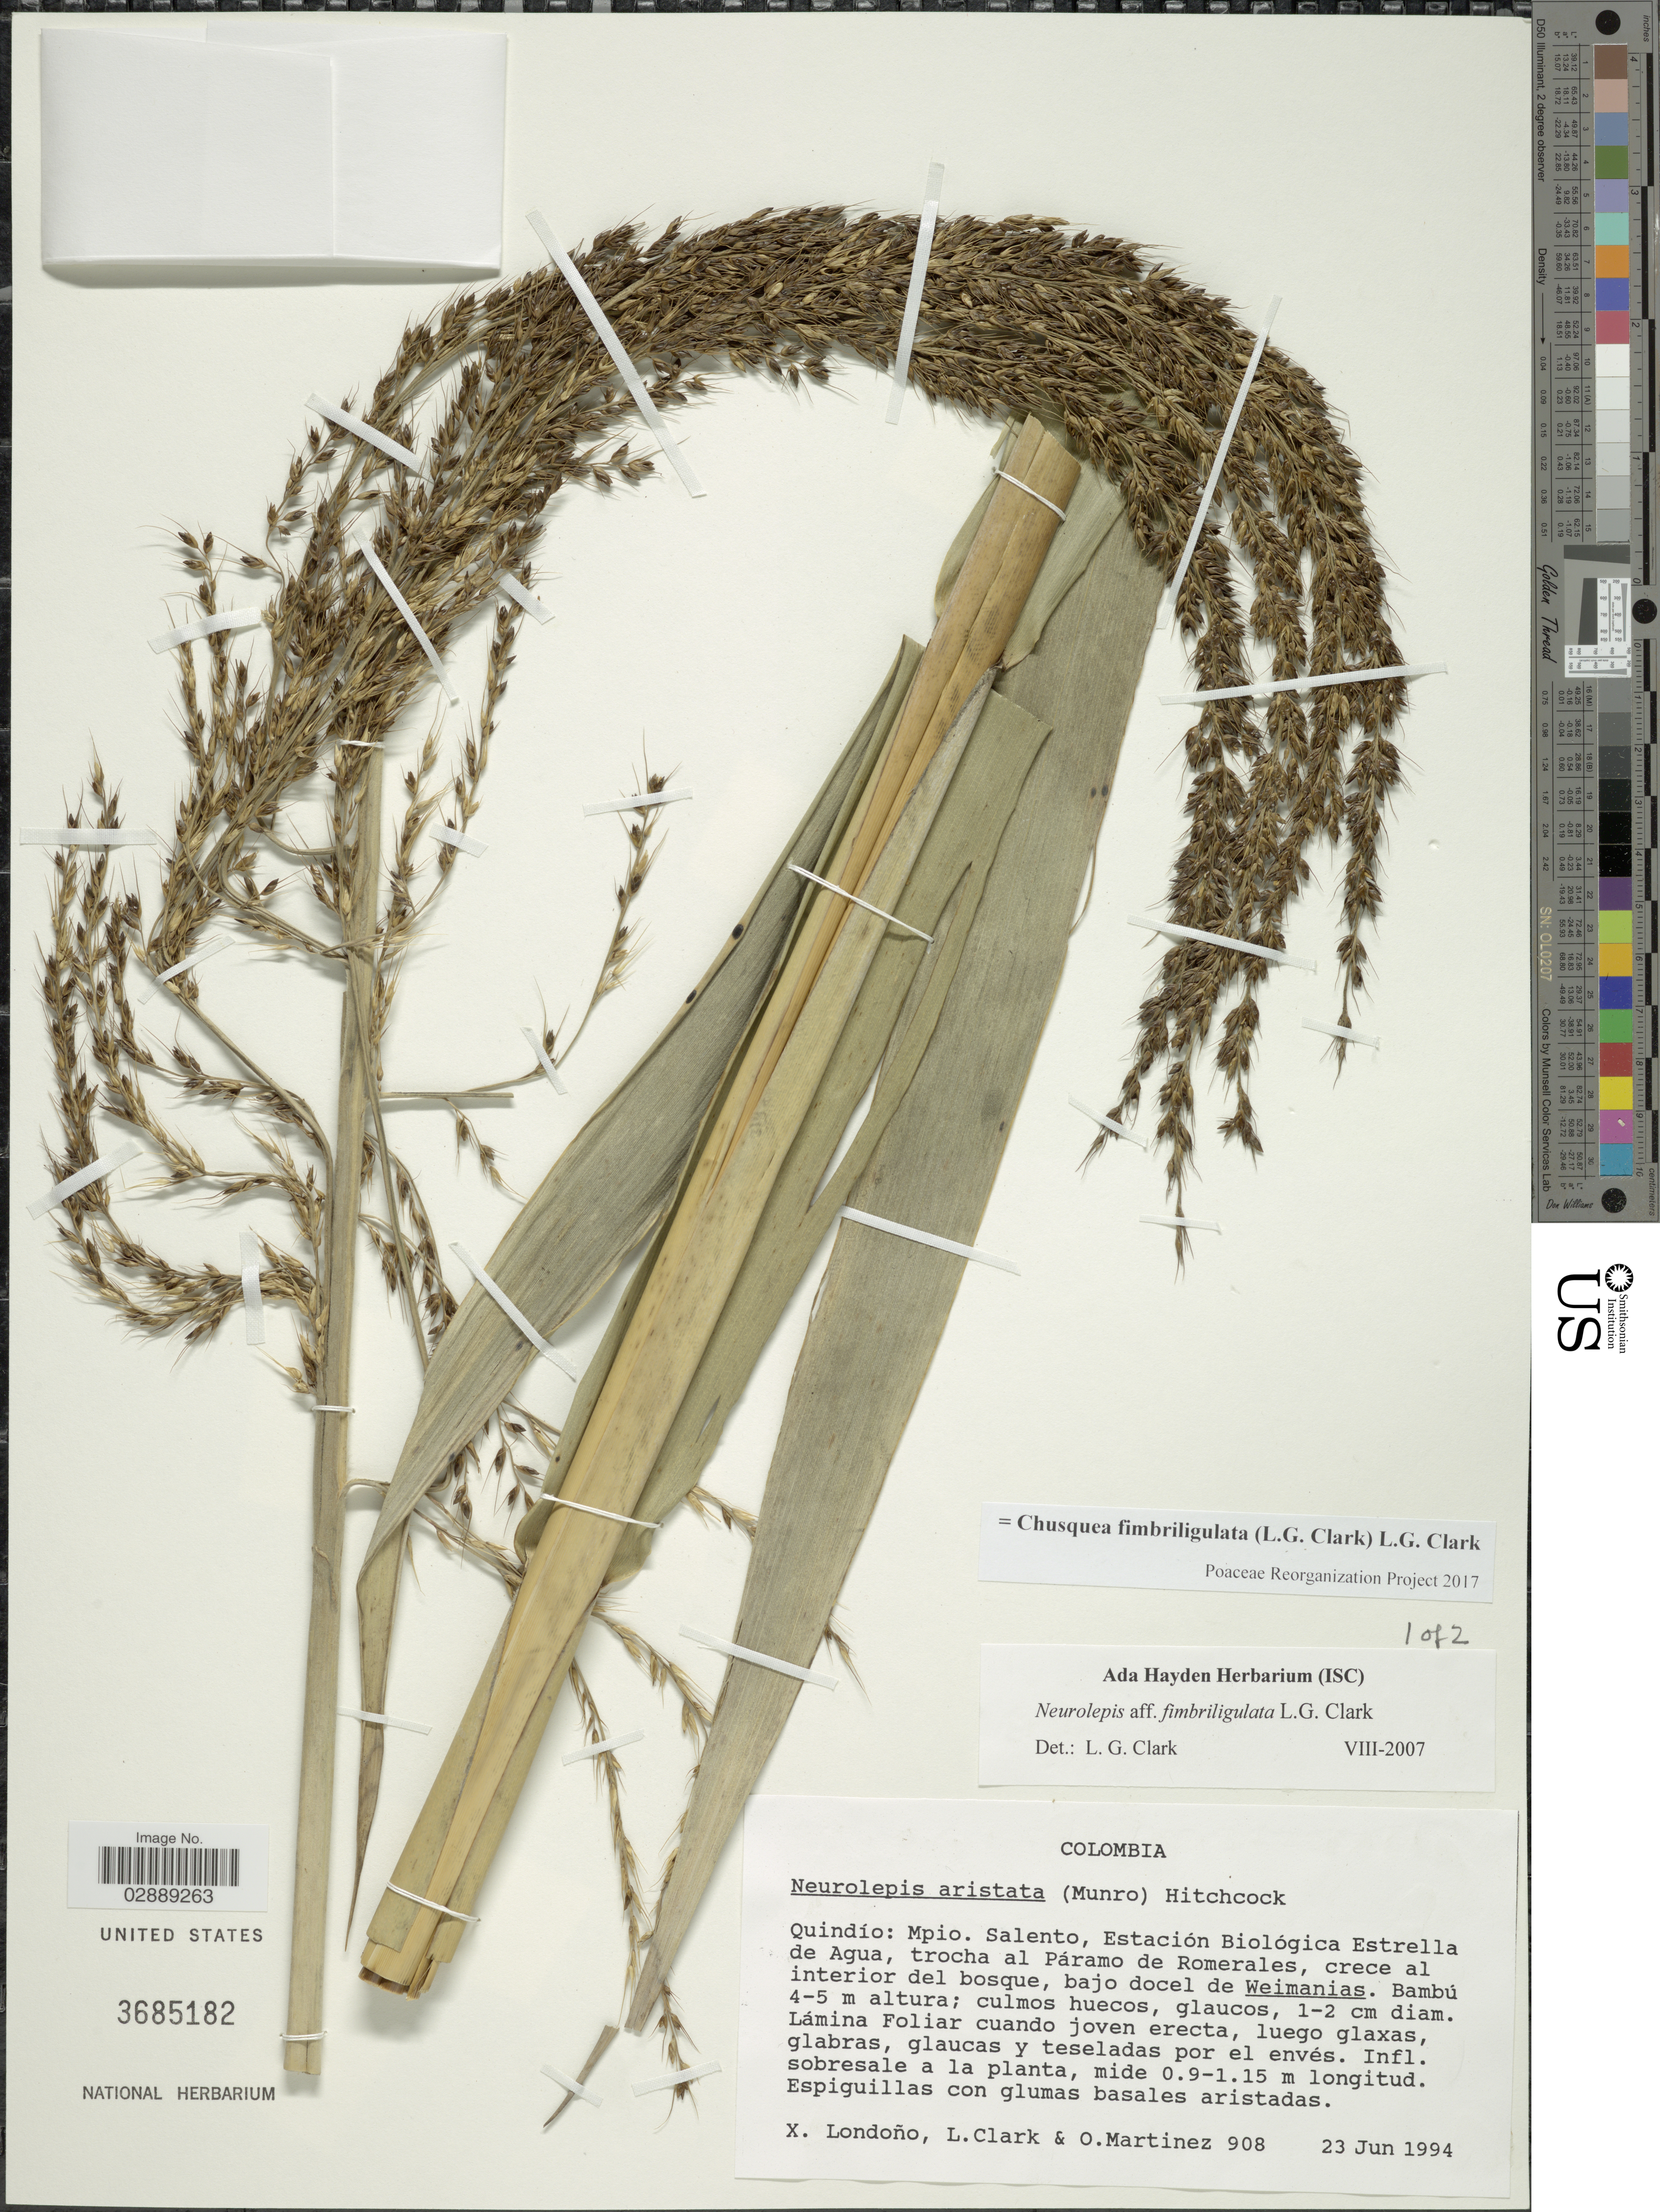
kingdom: Plantae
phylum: Tracheophyta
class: Liliopsida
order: Poales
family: Poaceae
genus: Chusquea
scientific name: Chusquea fimbriligulata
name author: (L.G. Clark) L.G. Clark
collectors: X. Londoño, L. G. Clark & O. Martínez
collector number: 908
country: Colombia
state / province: Quindío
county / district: Salento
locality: Estacion Biologica Estrella de Agua, trail to Paramo de Romerales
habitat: crece al interior del bosque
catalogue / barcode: US 3685182